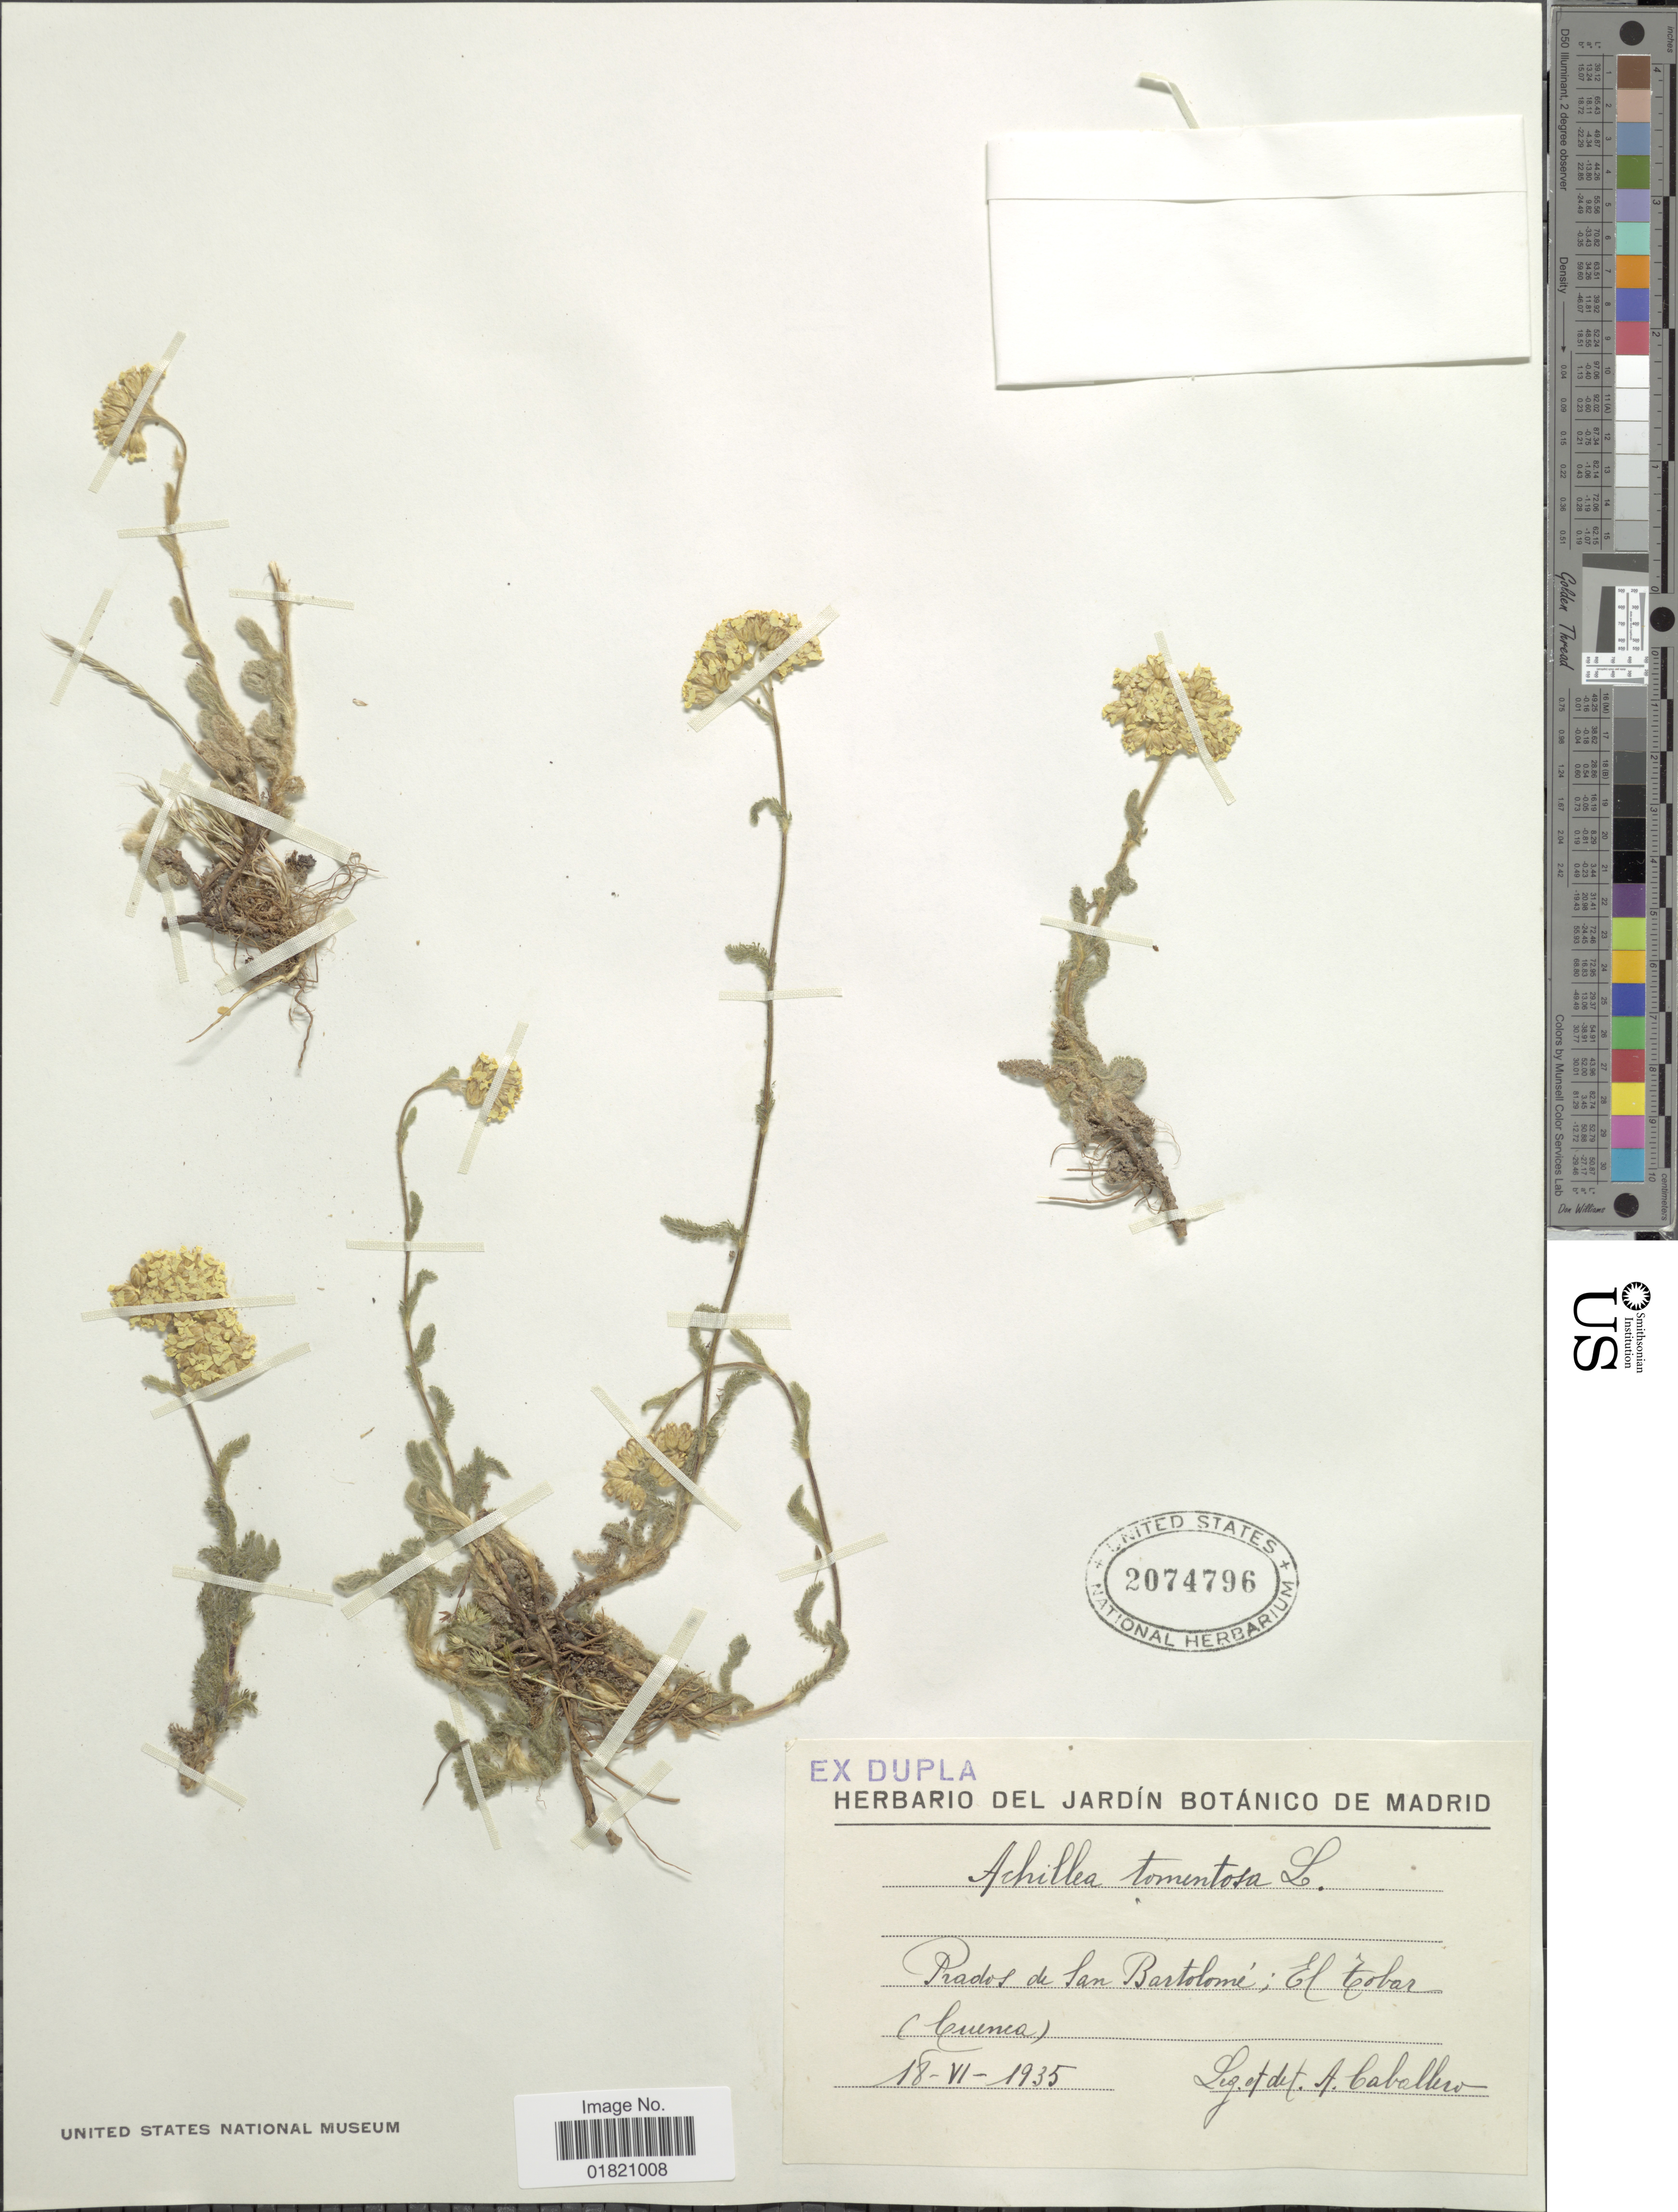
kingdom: Plantae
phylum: Tracheophyta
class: Magnoliopsida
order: Asterales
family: Asteraceae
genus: Achillea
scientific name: Achillea tomentosa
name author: L.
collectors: A. Caballero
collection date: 1935-06-18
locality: Prados de San Bartolomé; El Tobar (Cuenca)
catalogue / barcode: US 2074796